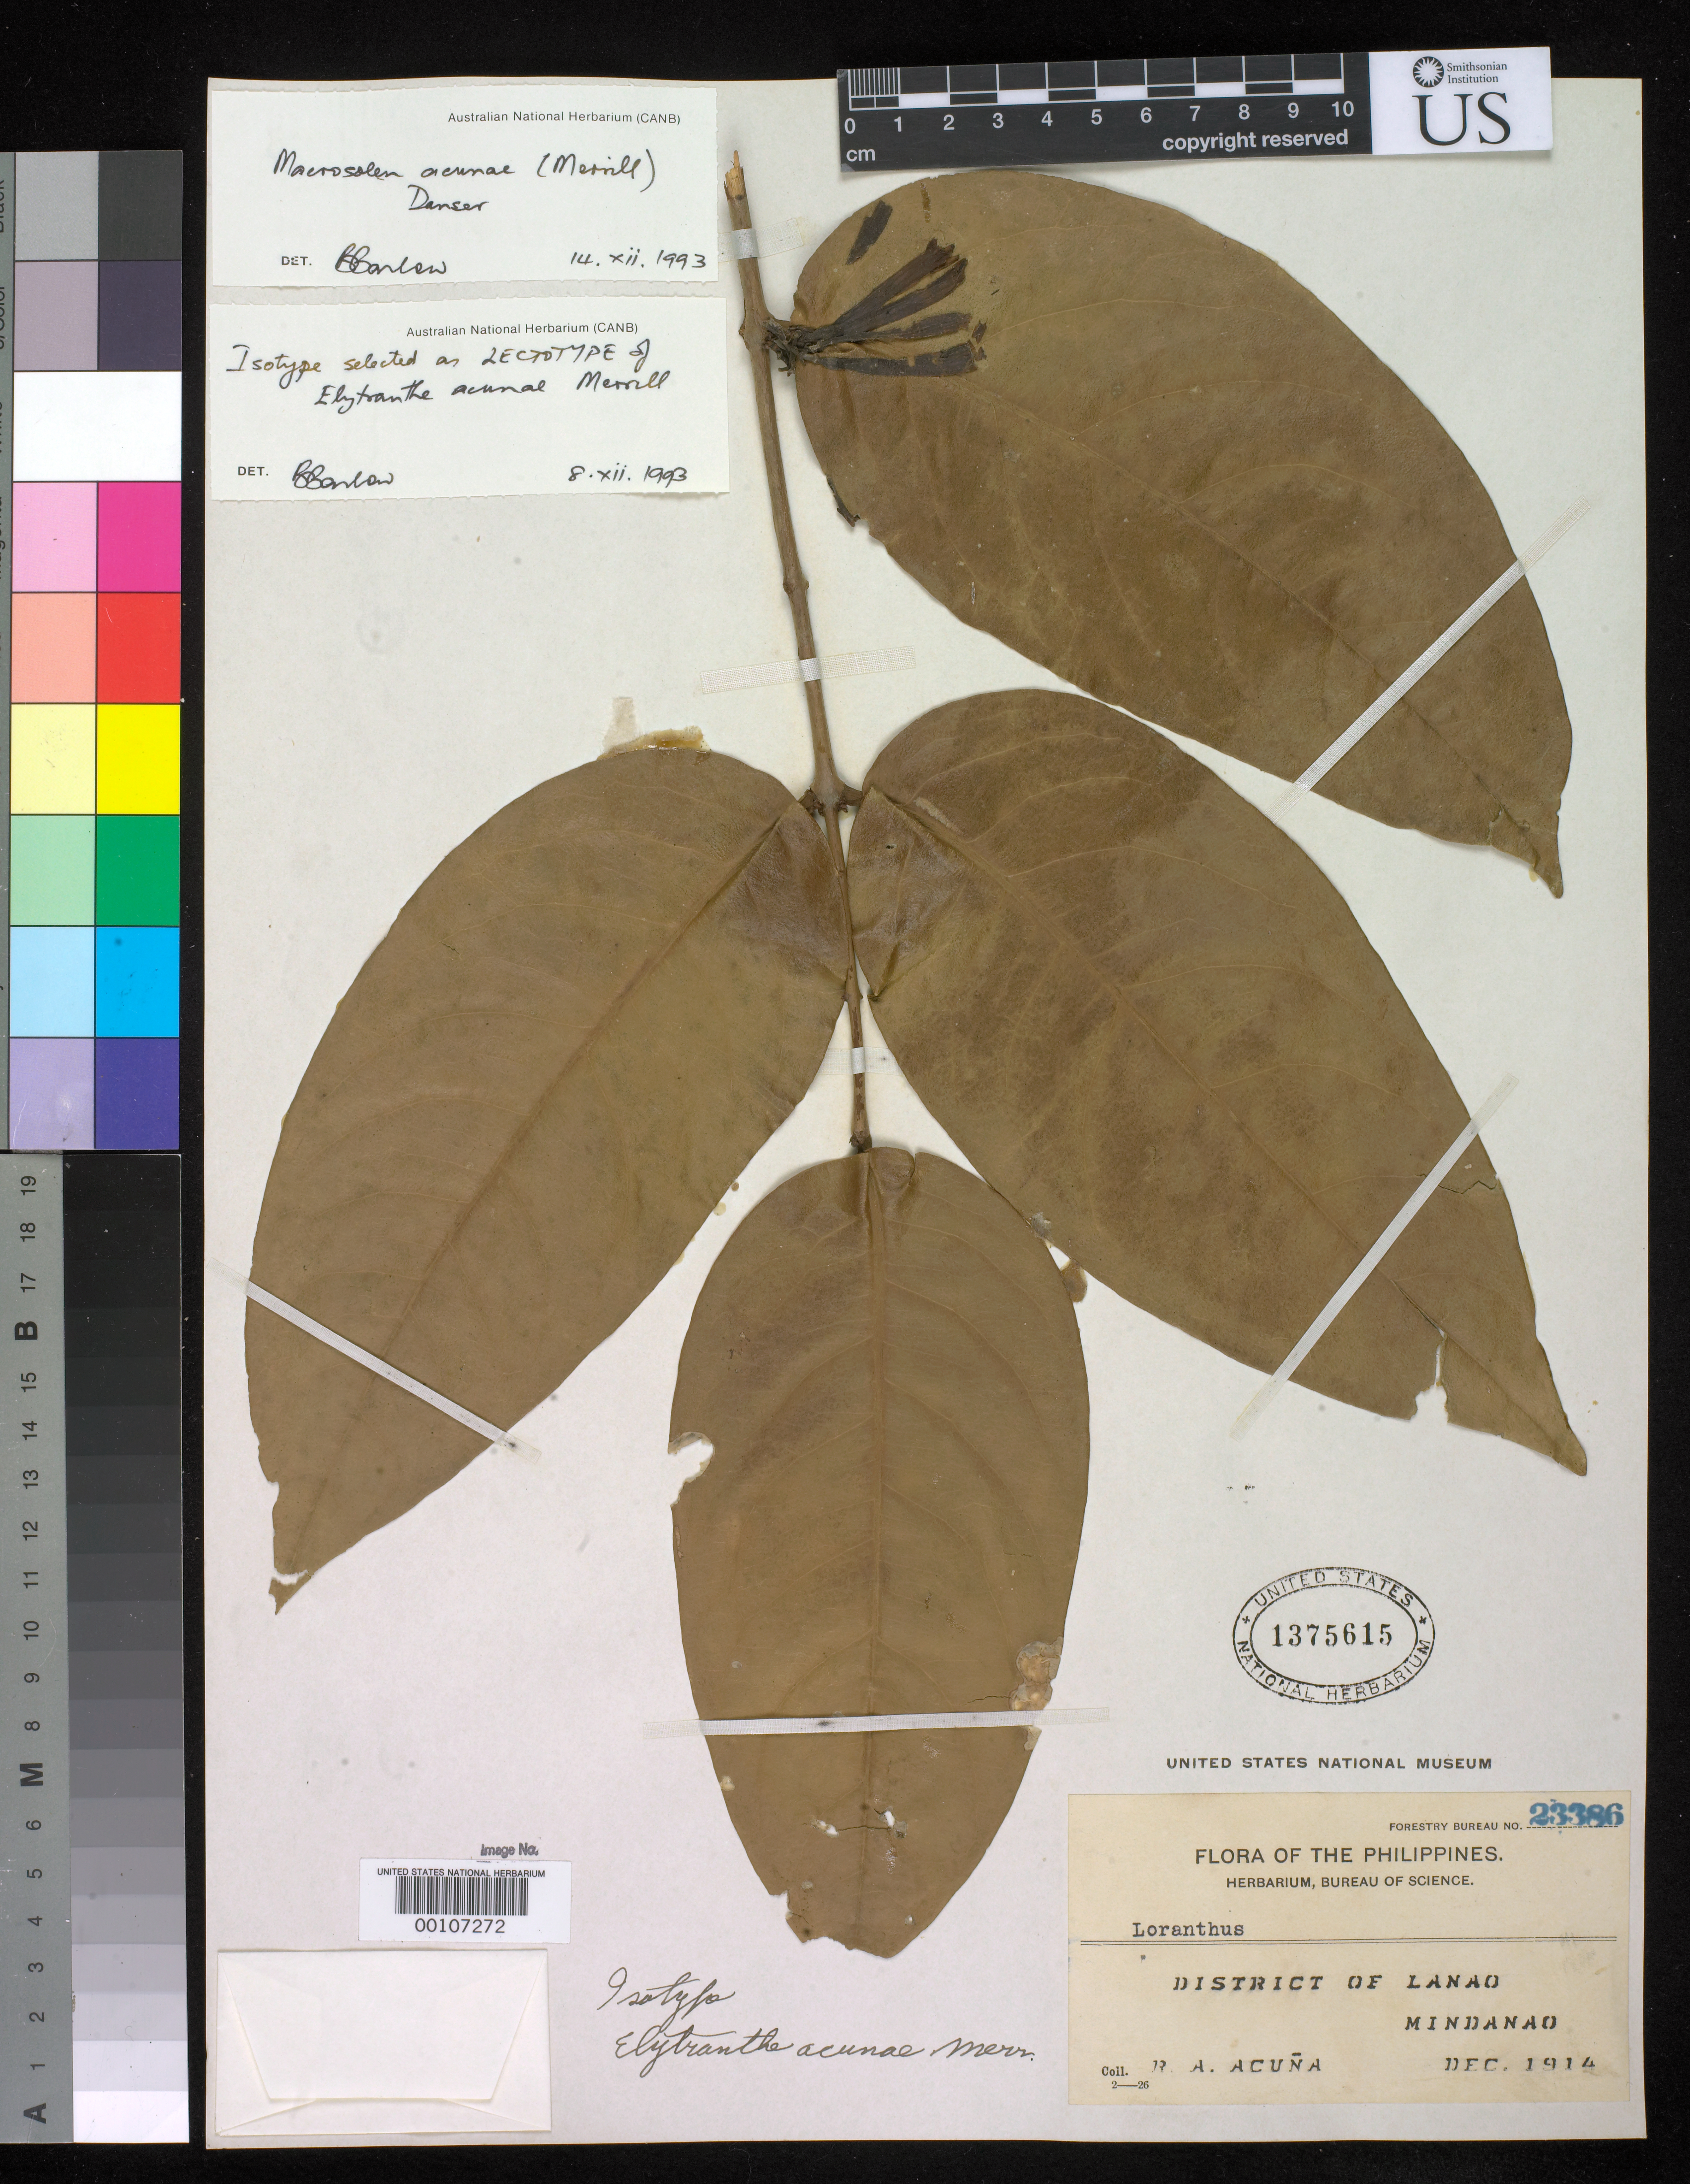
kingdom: Plantae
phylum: Tracheophyta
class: Magnoliopsida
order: Santalales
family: Loranthaceae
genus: Elytranthe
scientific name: Elytranthe acunae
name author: Merr.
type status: Isotype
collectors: R. A. Acuña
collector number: For. Bur. 23386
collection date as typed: Dec 1914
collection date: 1914-12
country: Philippines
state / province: Muslim Mindanao / Northern Mindanao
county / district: Lanao del Norte / Lanao del Sur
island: Mindanao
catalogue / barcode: US 1375615